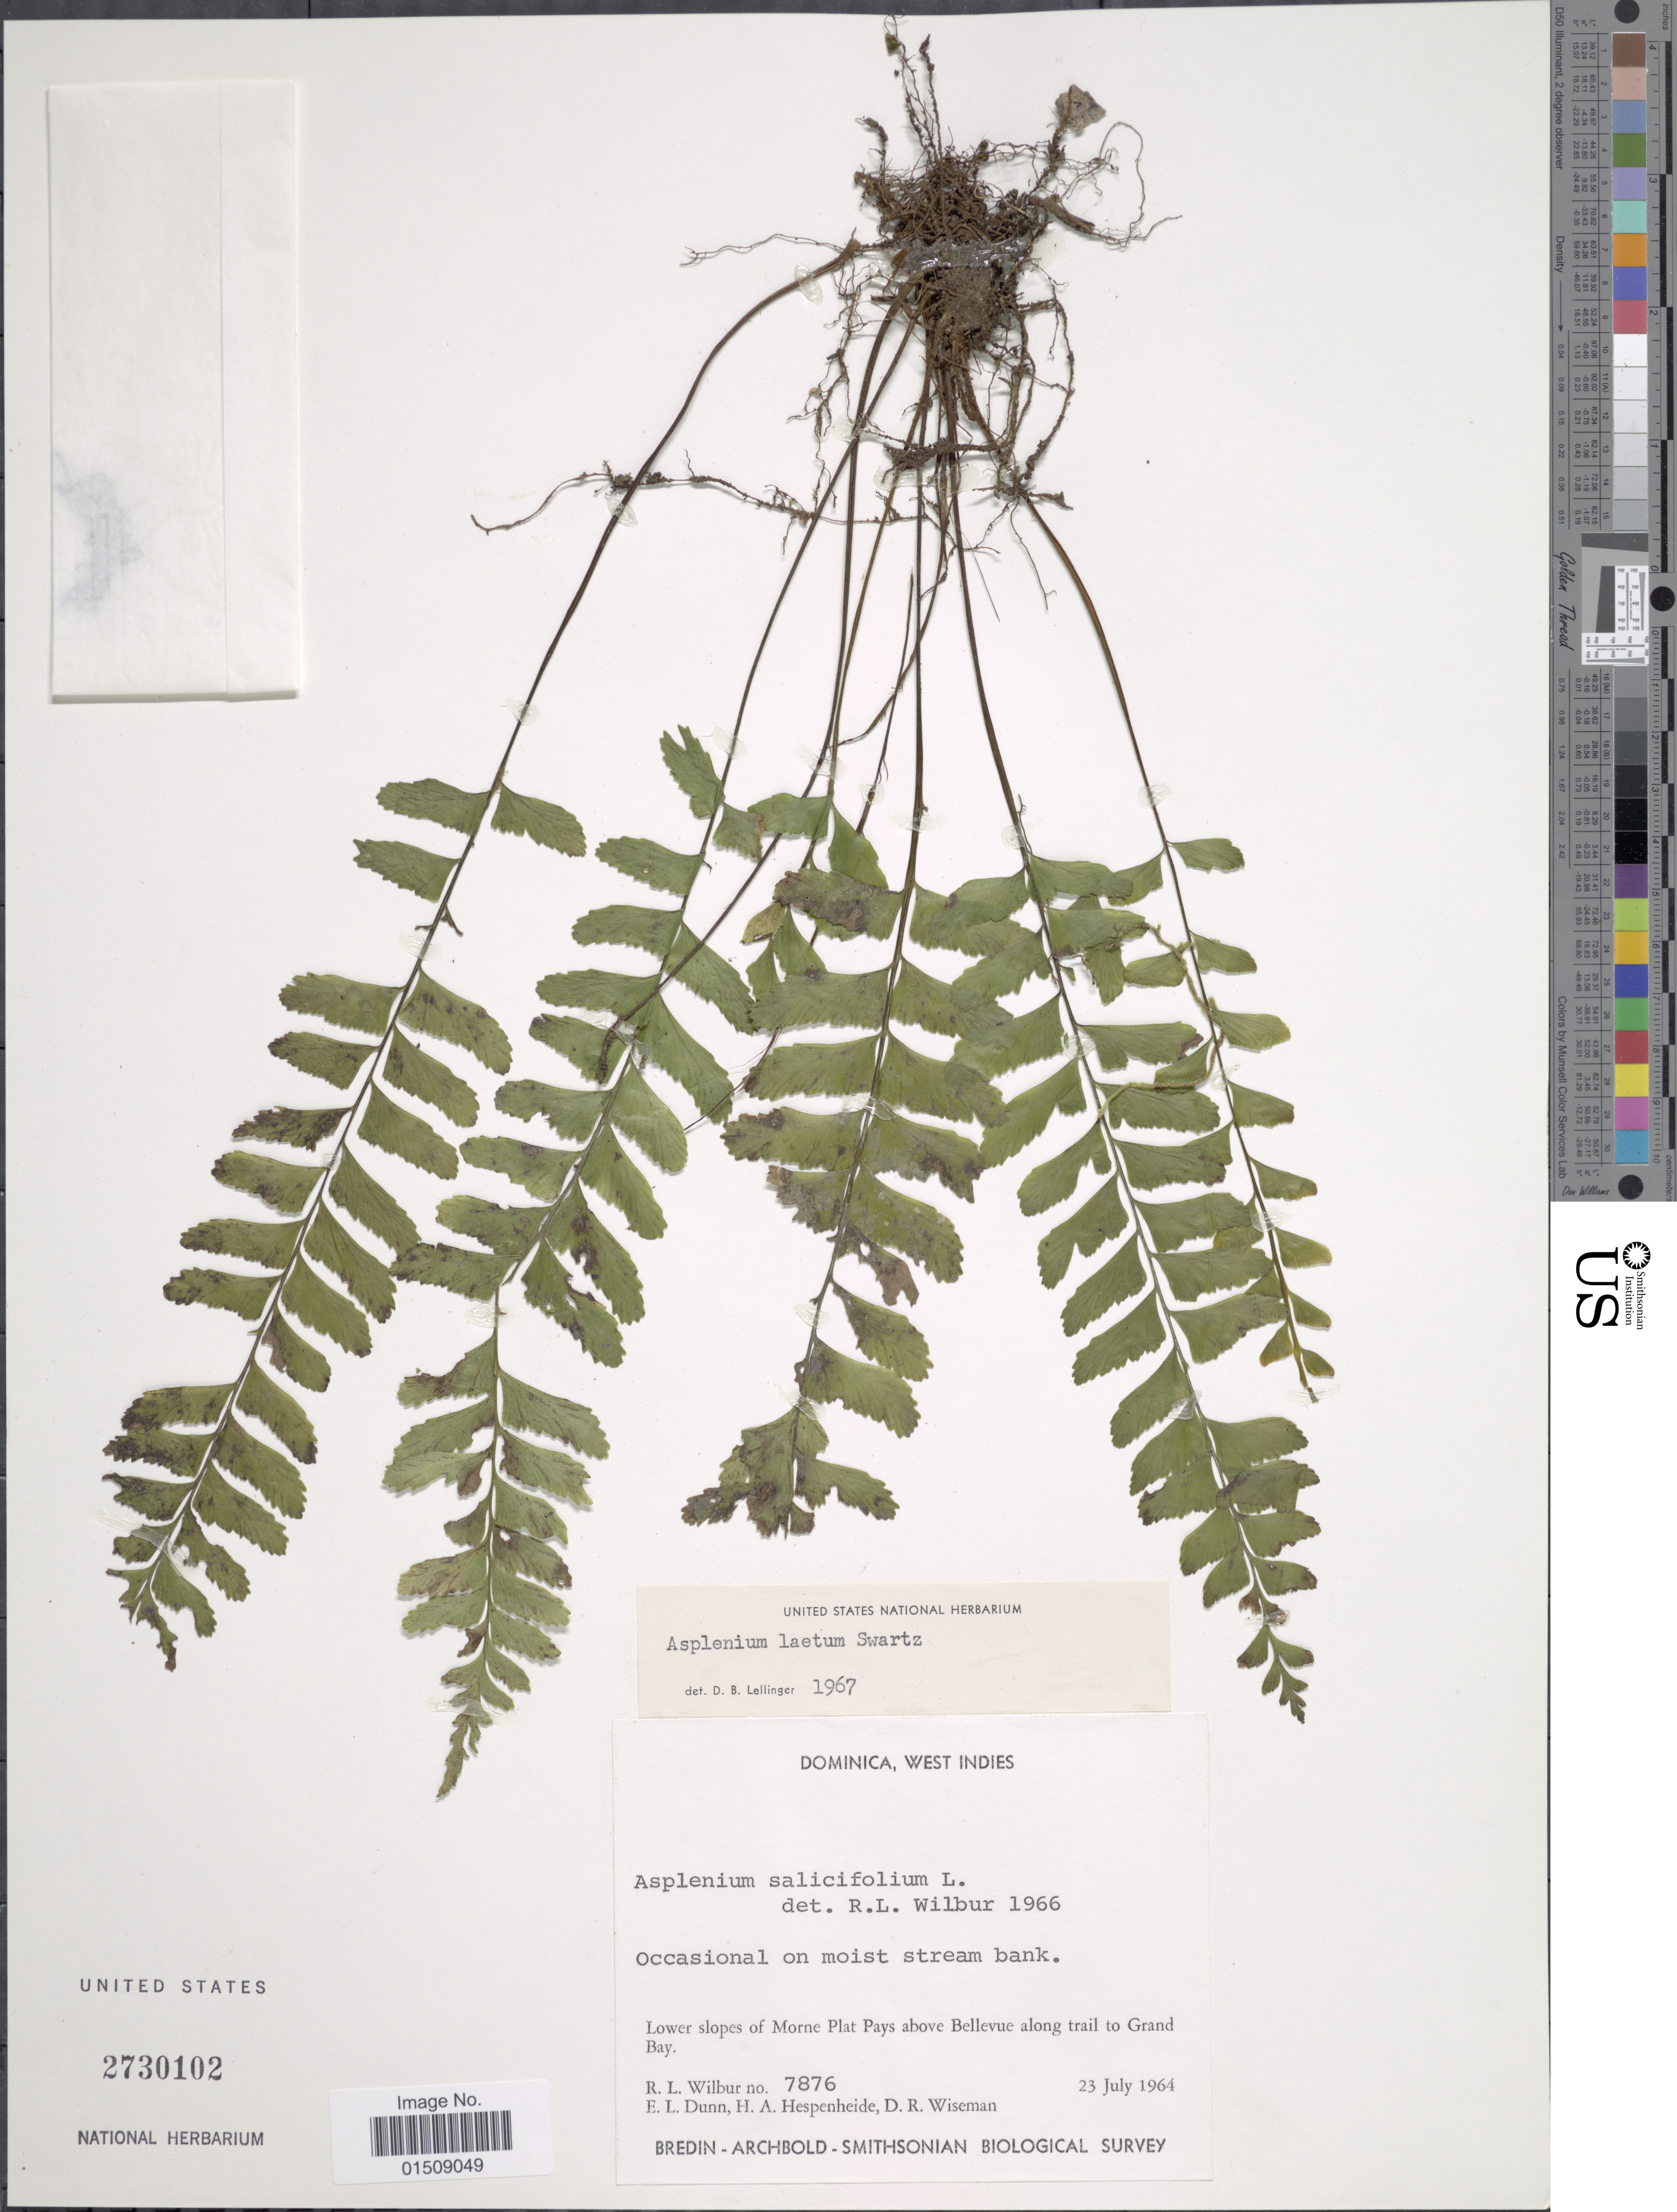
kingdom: Plantae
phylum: Tracheophyta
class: Polypodiopsida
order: Polypodiales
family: Aspleniaceae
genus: Asplenium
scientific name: Asplenium laetum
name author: Sw.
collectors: R. L. Wilbur, E. Dunn, H. A. Hespenheide & D. R. Wiseman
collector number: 7876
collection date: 1964-07-23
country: Dominica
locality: Dominica, West Indies. Lower slopes of Morne Plat Pays above Bellevue along trail to Grand Bay.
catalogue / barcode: US 2730102